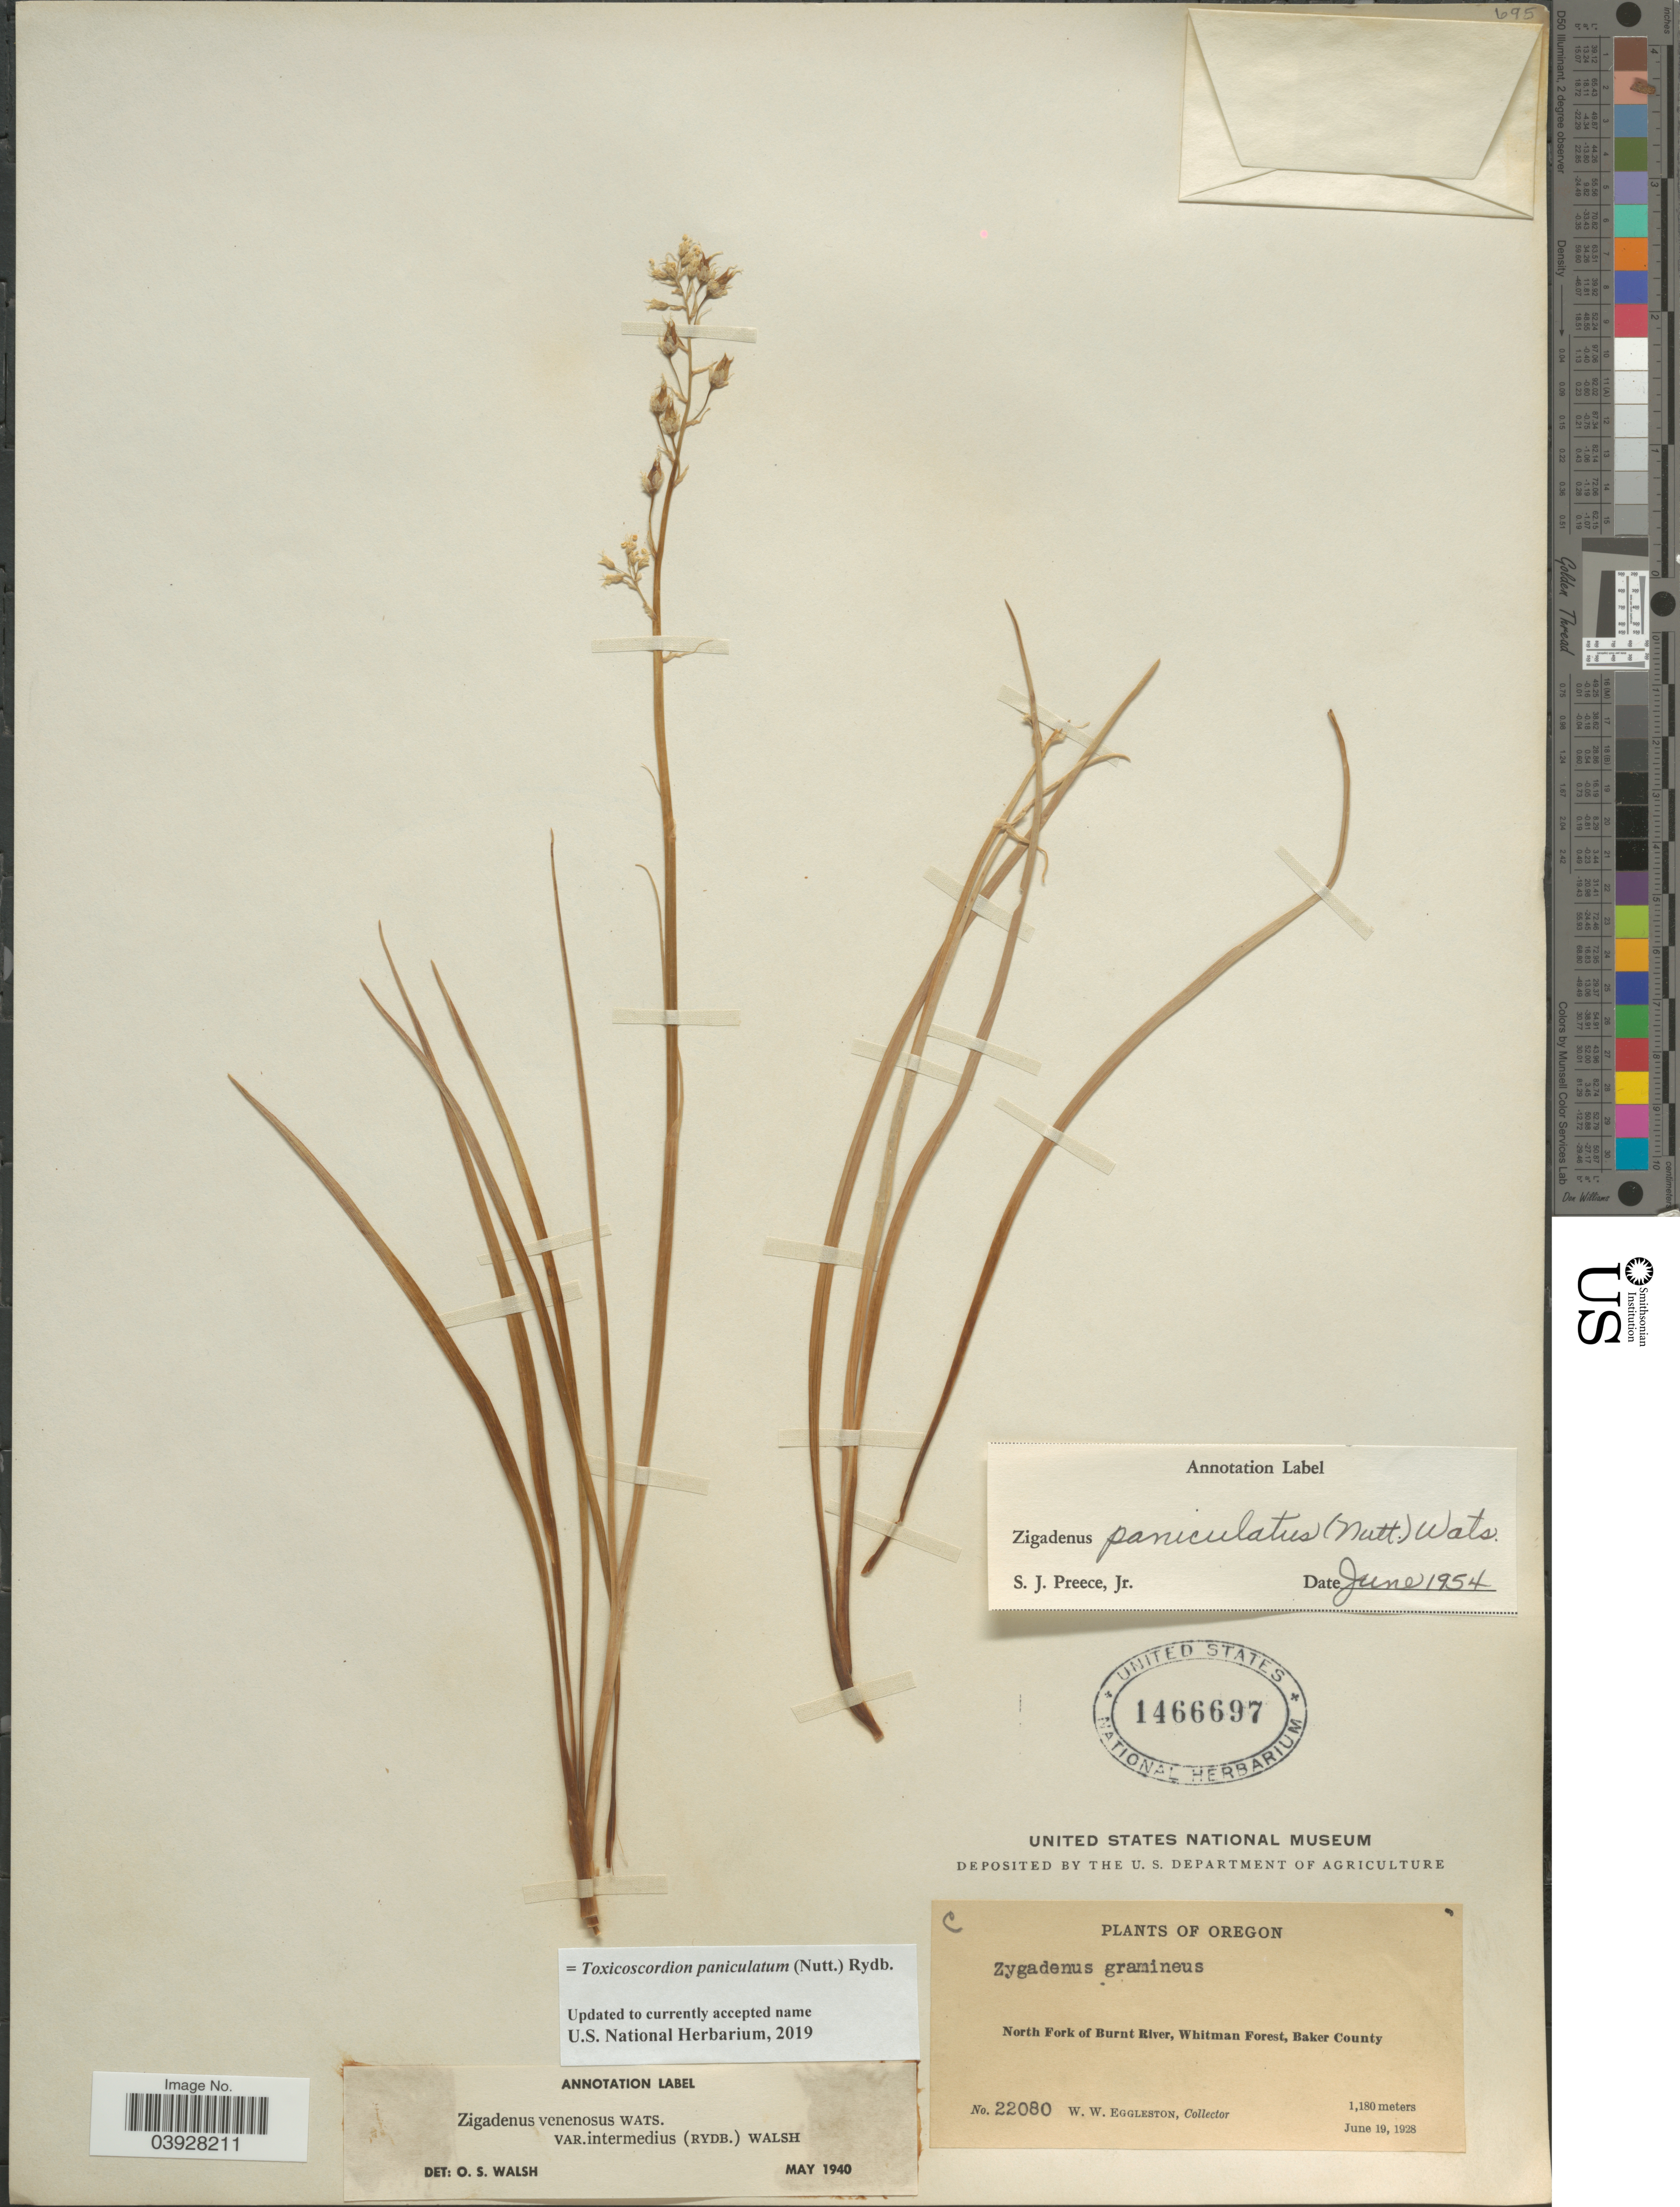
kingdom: Plantae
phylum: Tracheophyta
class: Liliopsida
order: Liliales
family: Melanthiaceae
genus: Toxicoscordion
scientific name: Toxicoscordion paniculatum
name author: (Nutt.) Rydb.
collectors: W. W. Eggleston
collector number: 22080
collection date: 1928-06-19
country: United States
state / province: Oregon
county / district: Baker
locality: North Fork of Burnt River, Whitman Forest, Baker County.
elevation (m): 1180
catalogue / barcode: US 1466697